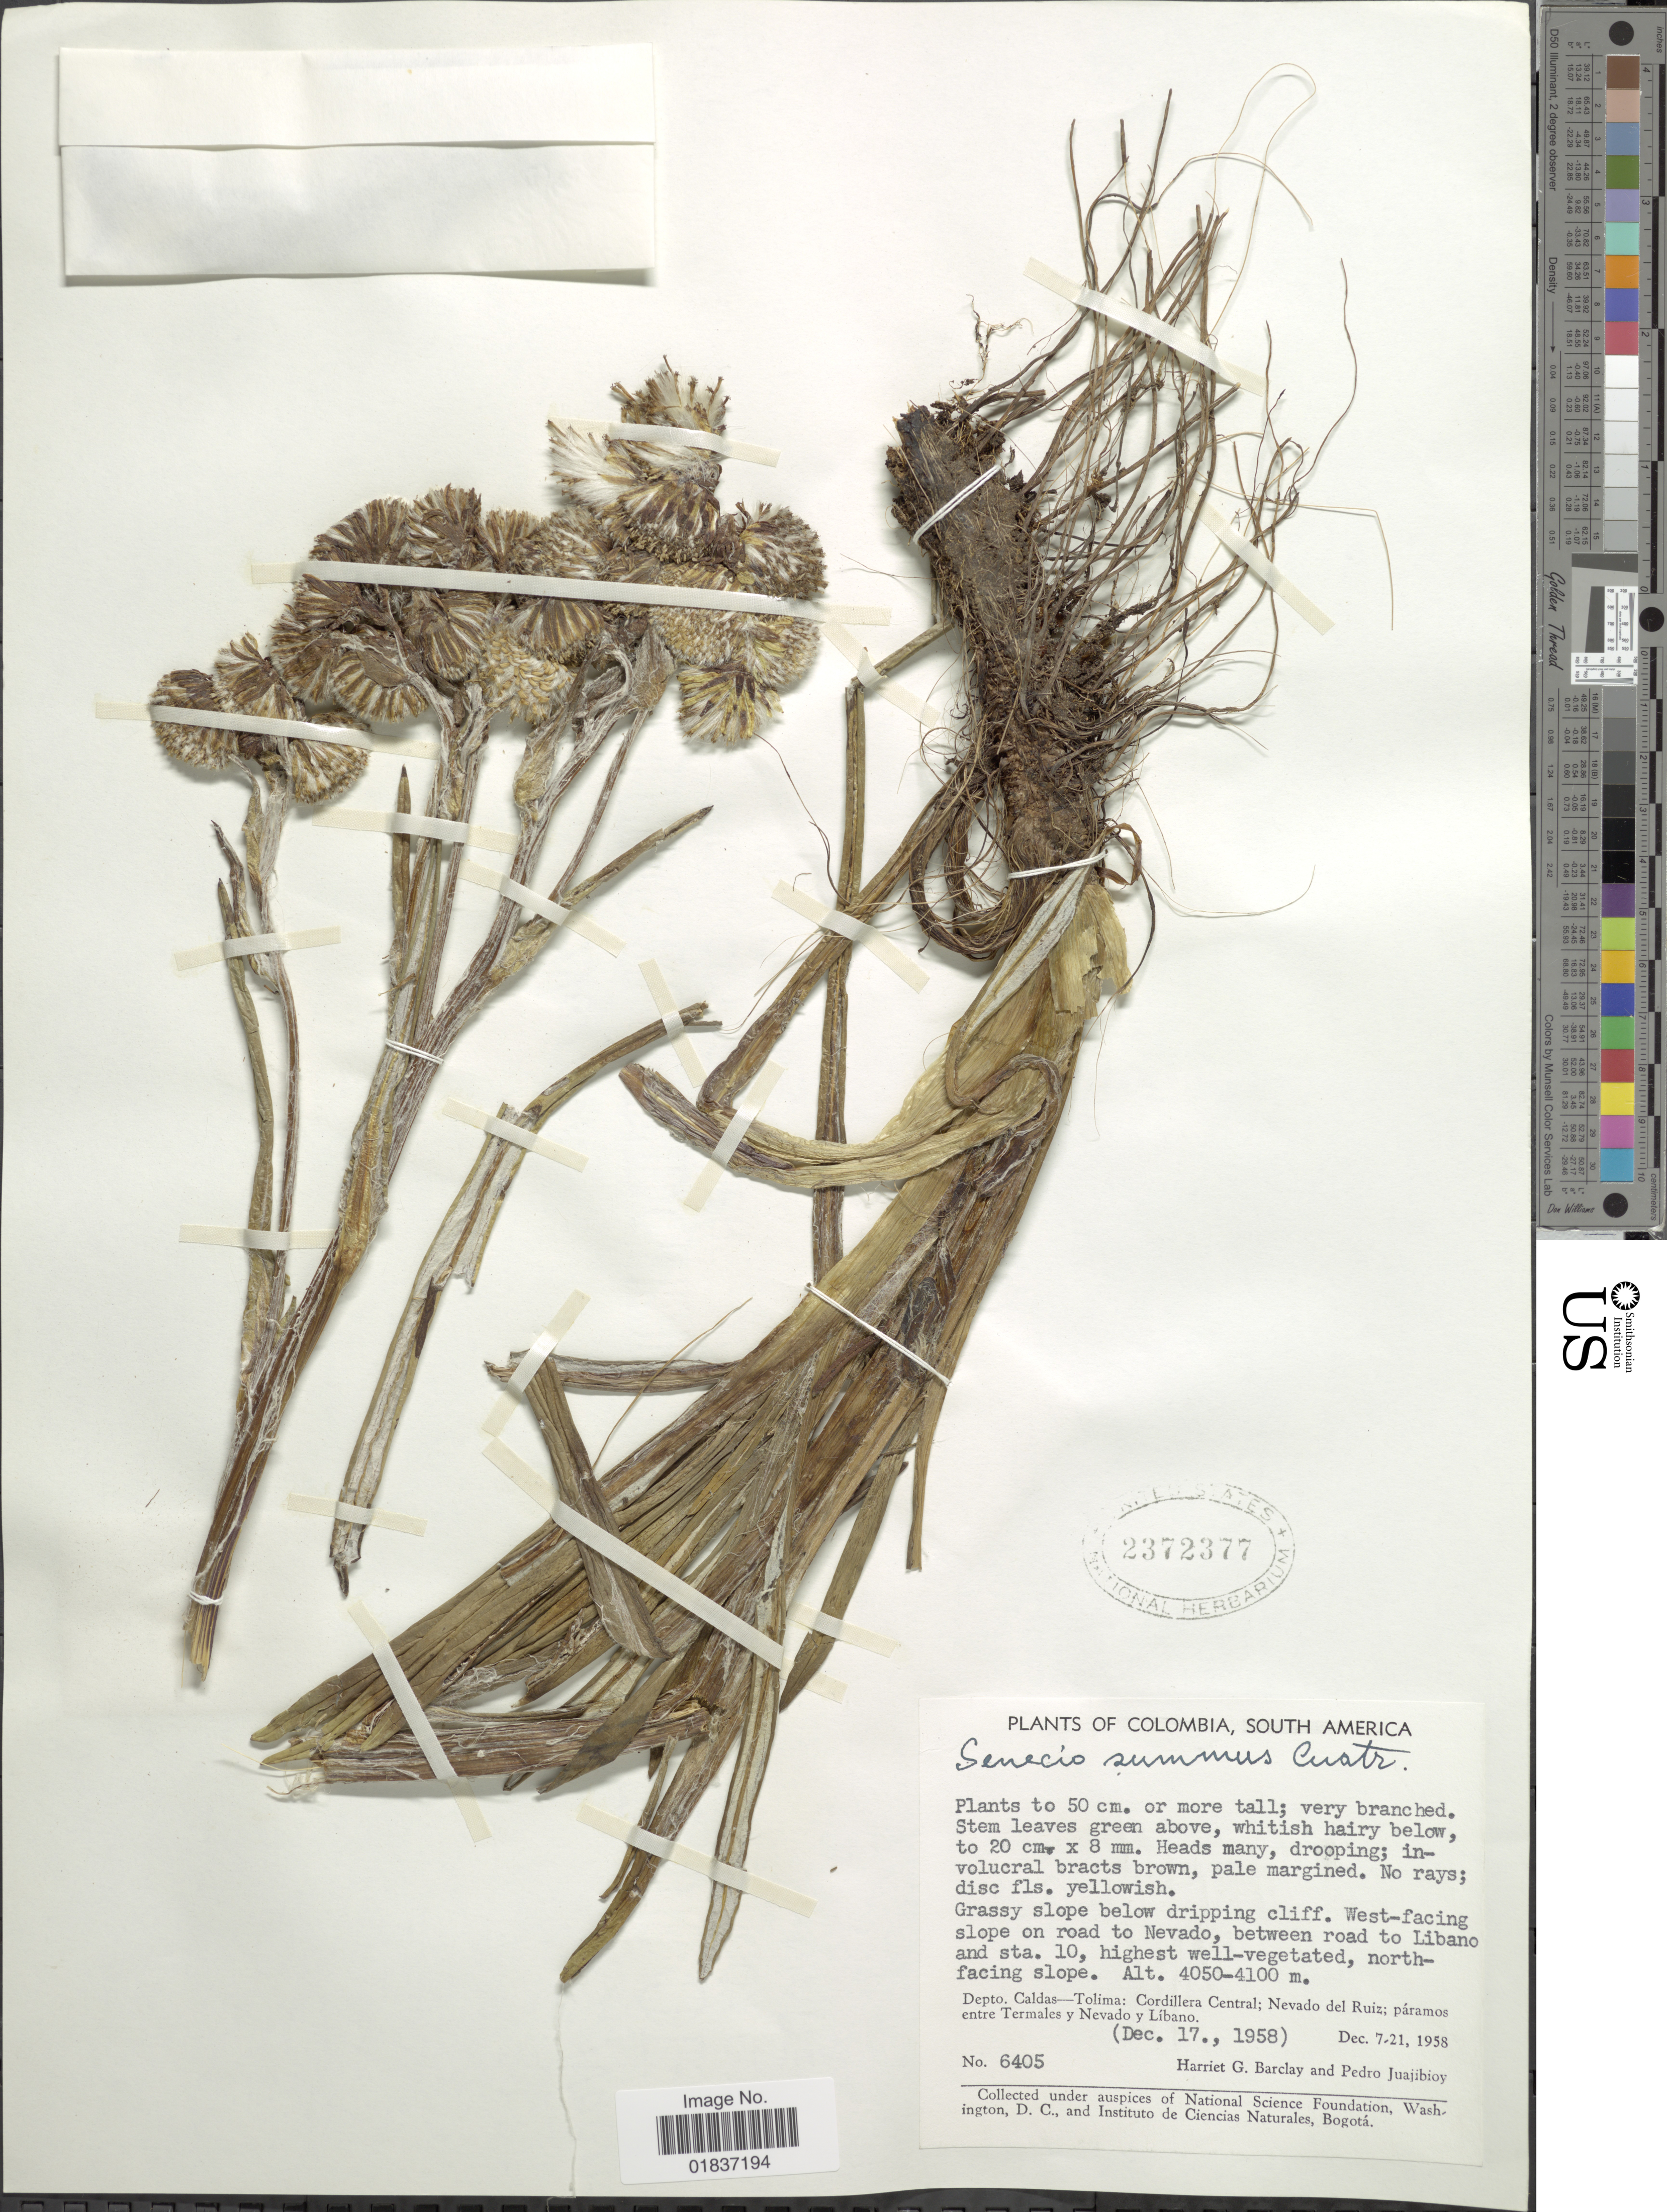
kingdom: Plantae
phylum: Tracheophyta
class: Magnoliopsida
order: Asterales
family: Asteraceae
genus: Senecio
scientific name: Senecio culcitioides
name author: Sch. Bip.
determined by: Salomon, Luciana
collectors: H. G. Barclay & P. Juajibioy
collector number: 6405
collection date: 1958-12-17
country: Colombia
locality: West-facing slope on road to Nevado, between road to Libano and sta. 10, Depto. Caldas-Tolima: Cordillera Central; Nevado del Ruiz; paramo entre Termales y Nevado y Libano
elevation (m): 4050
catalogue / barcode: US 2372377